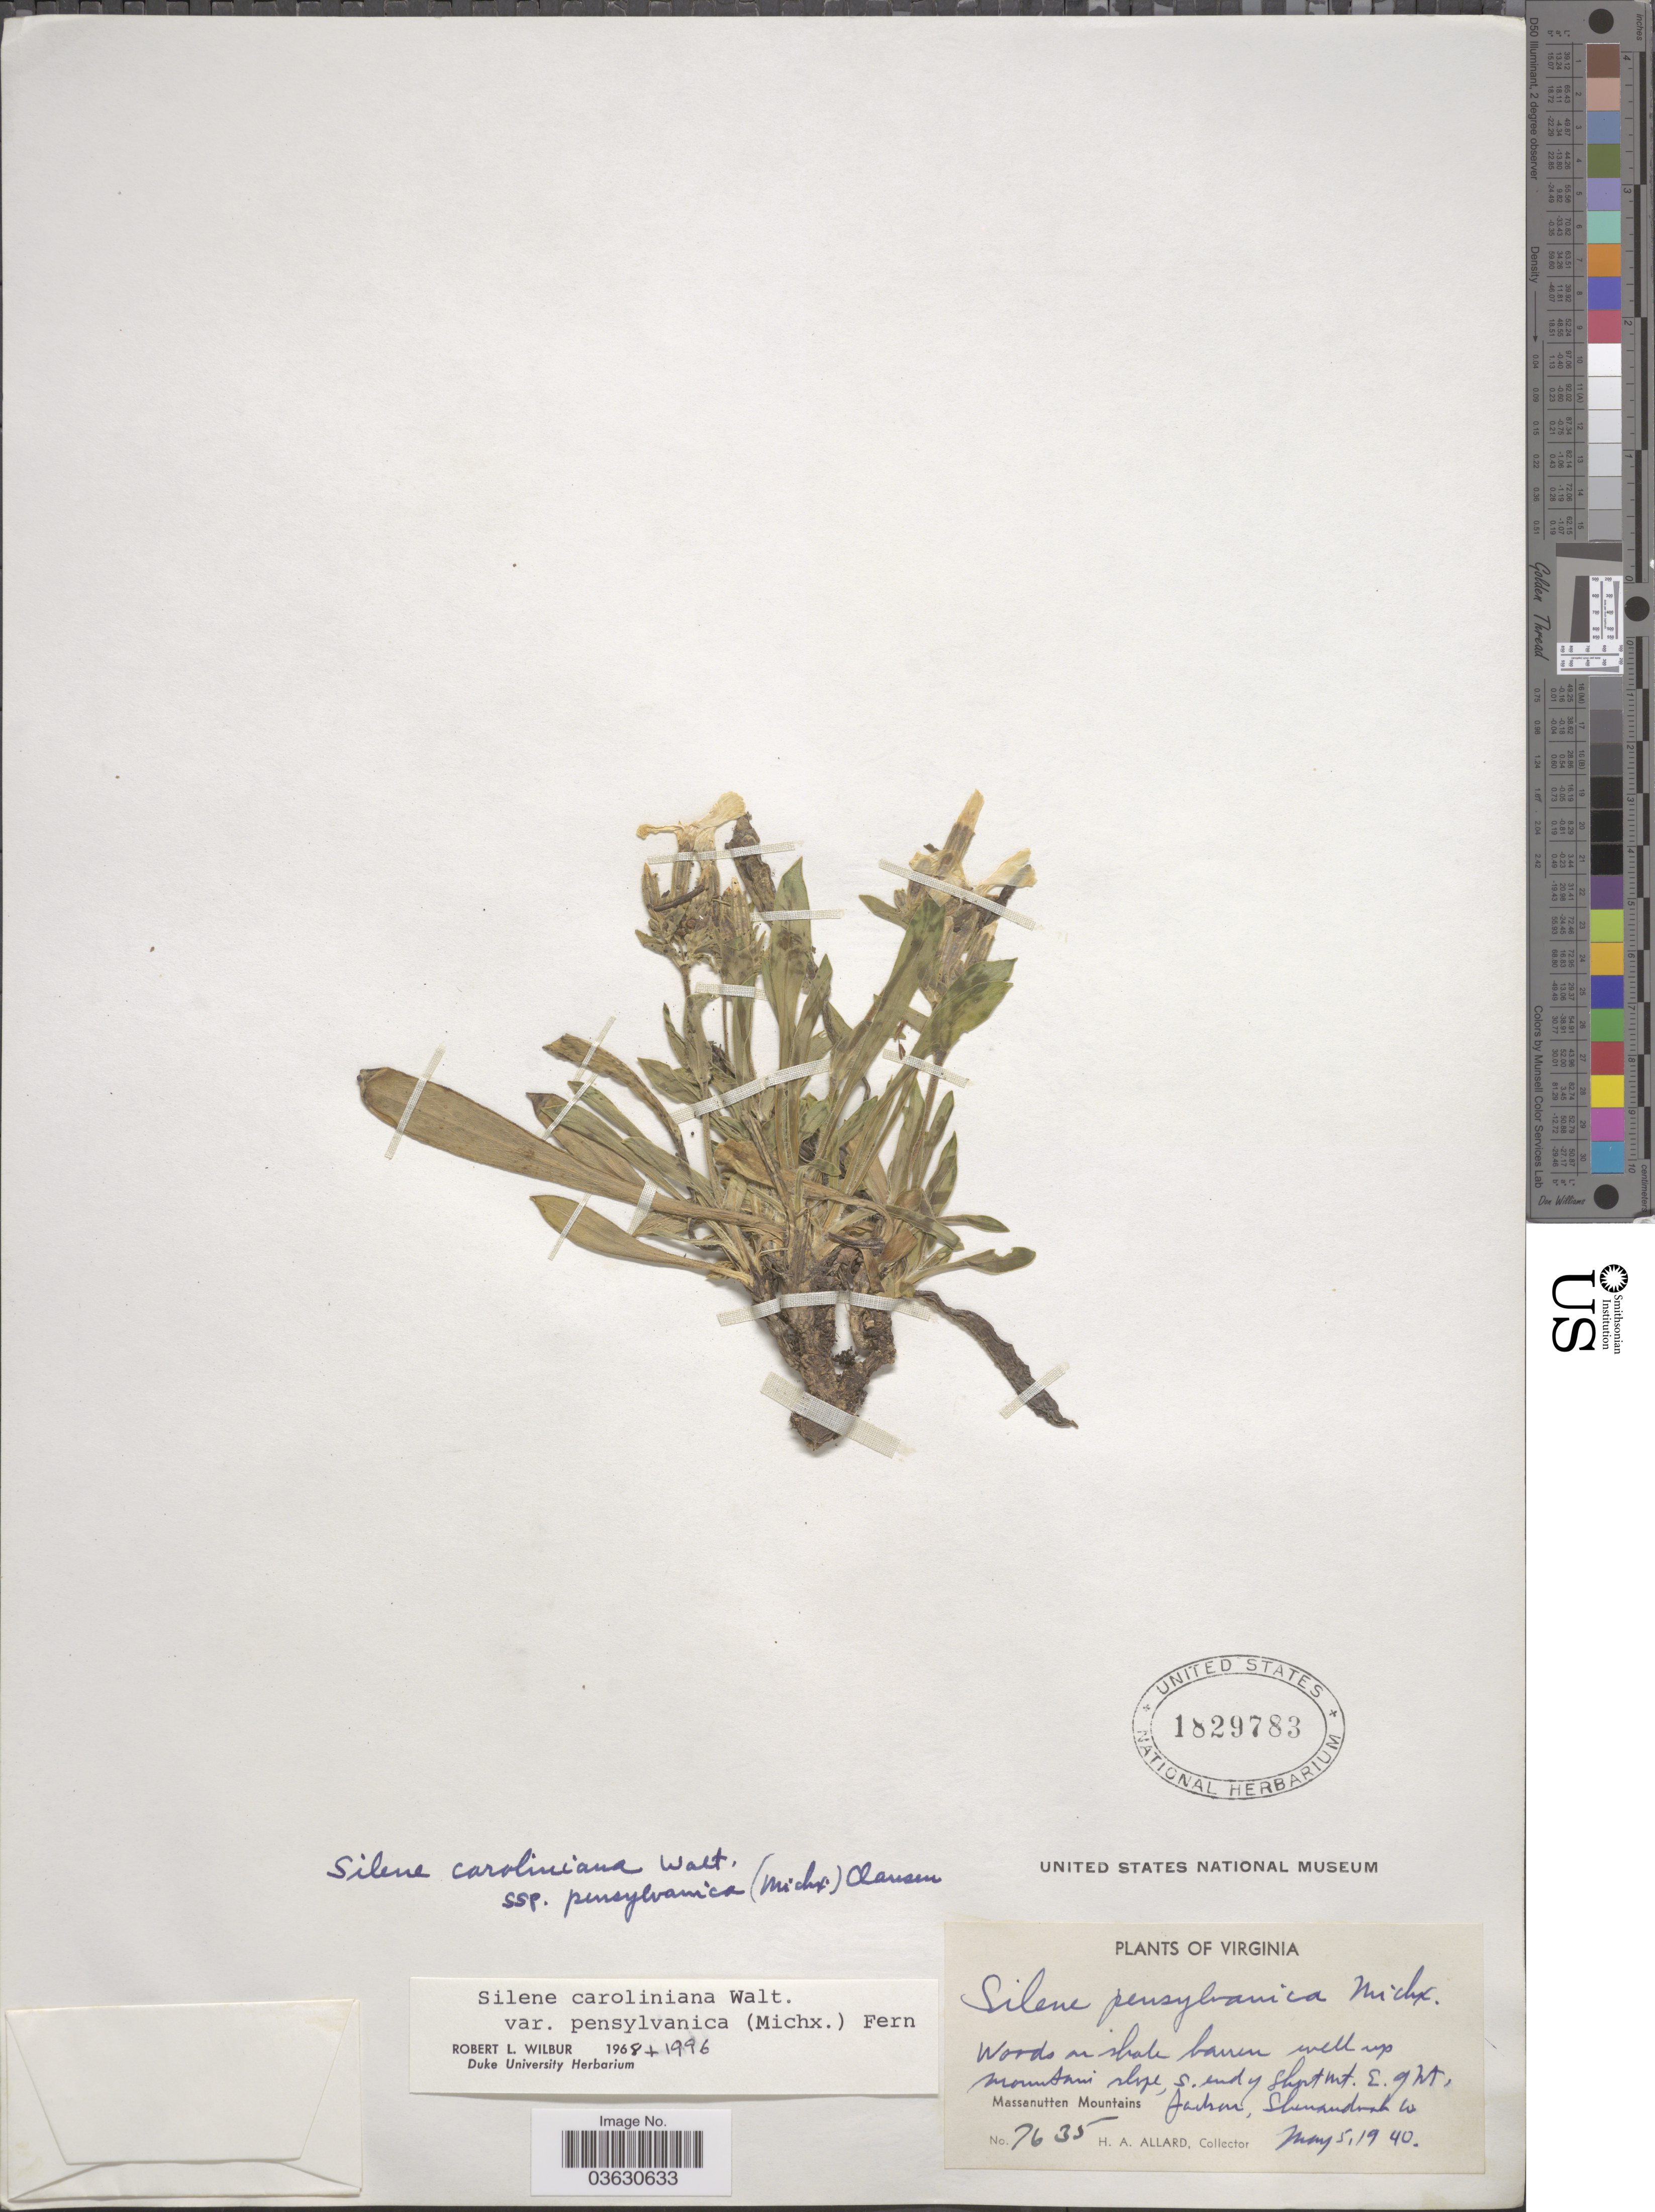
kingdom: Plantae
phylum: Tracheophyta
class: Magnoliopsida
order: Caryophyllales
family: Caryophyllaceae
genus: Silene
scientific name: Silene caroliniana var. pensylvanica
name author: (Michx.) Fernald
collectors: H. A. Allard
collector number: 7635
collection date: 1940-05-05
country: United States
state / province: Virginia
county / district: Shenandoah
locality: Woods on shale barren well up mountain slope, s. end of Short Mt. E. of mt, Jackson, Shenandoah Co. Massanutten Mountains.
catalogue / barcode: US 1829783